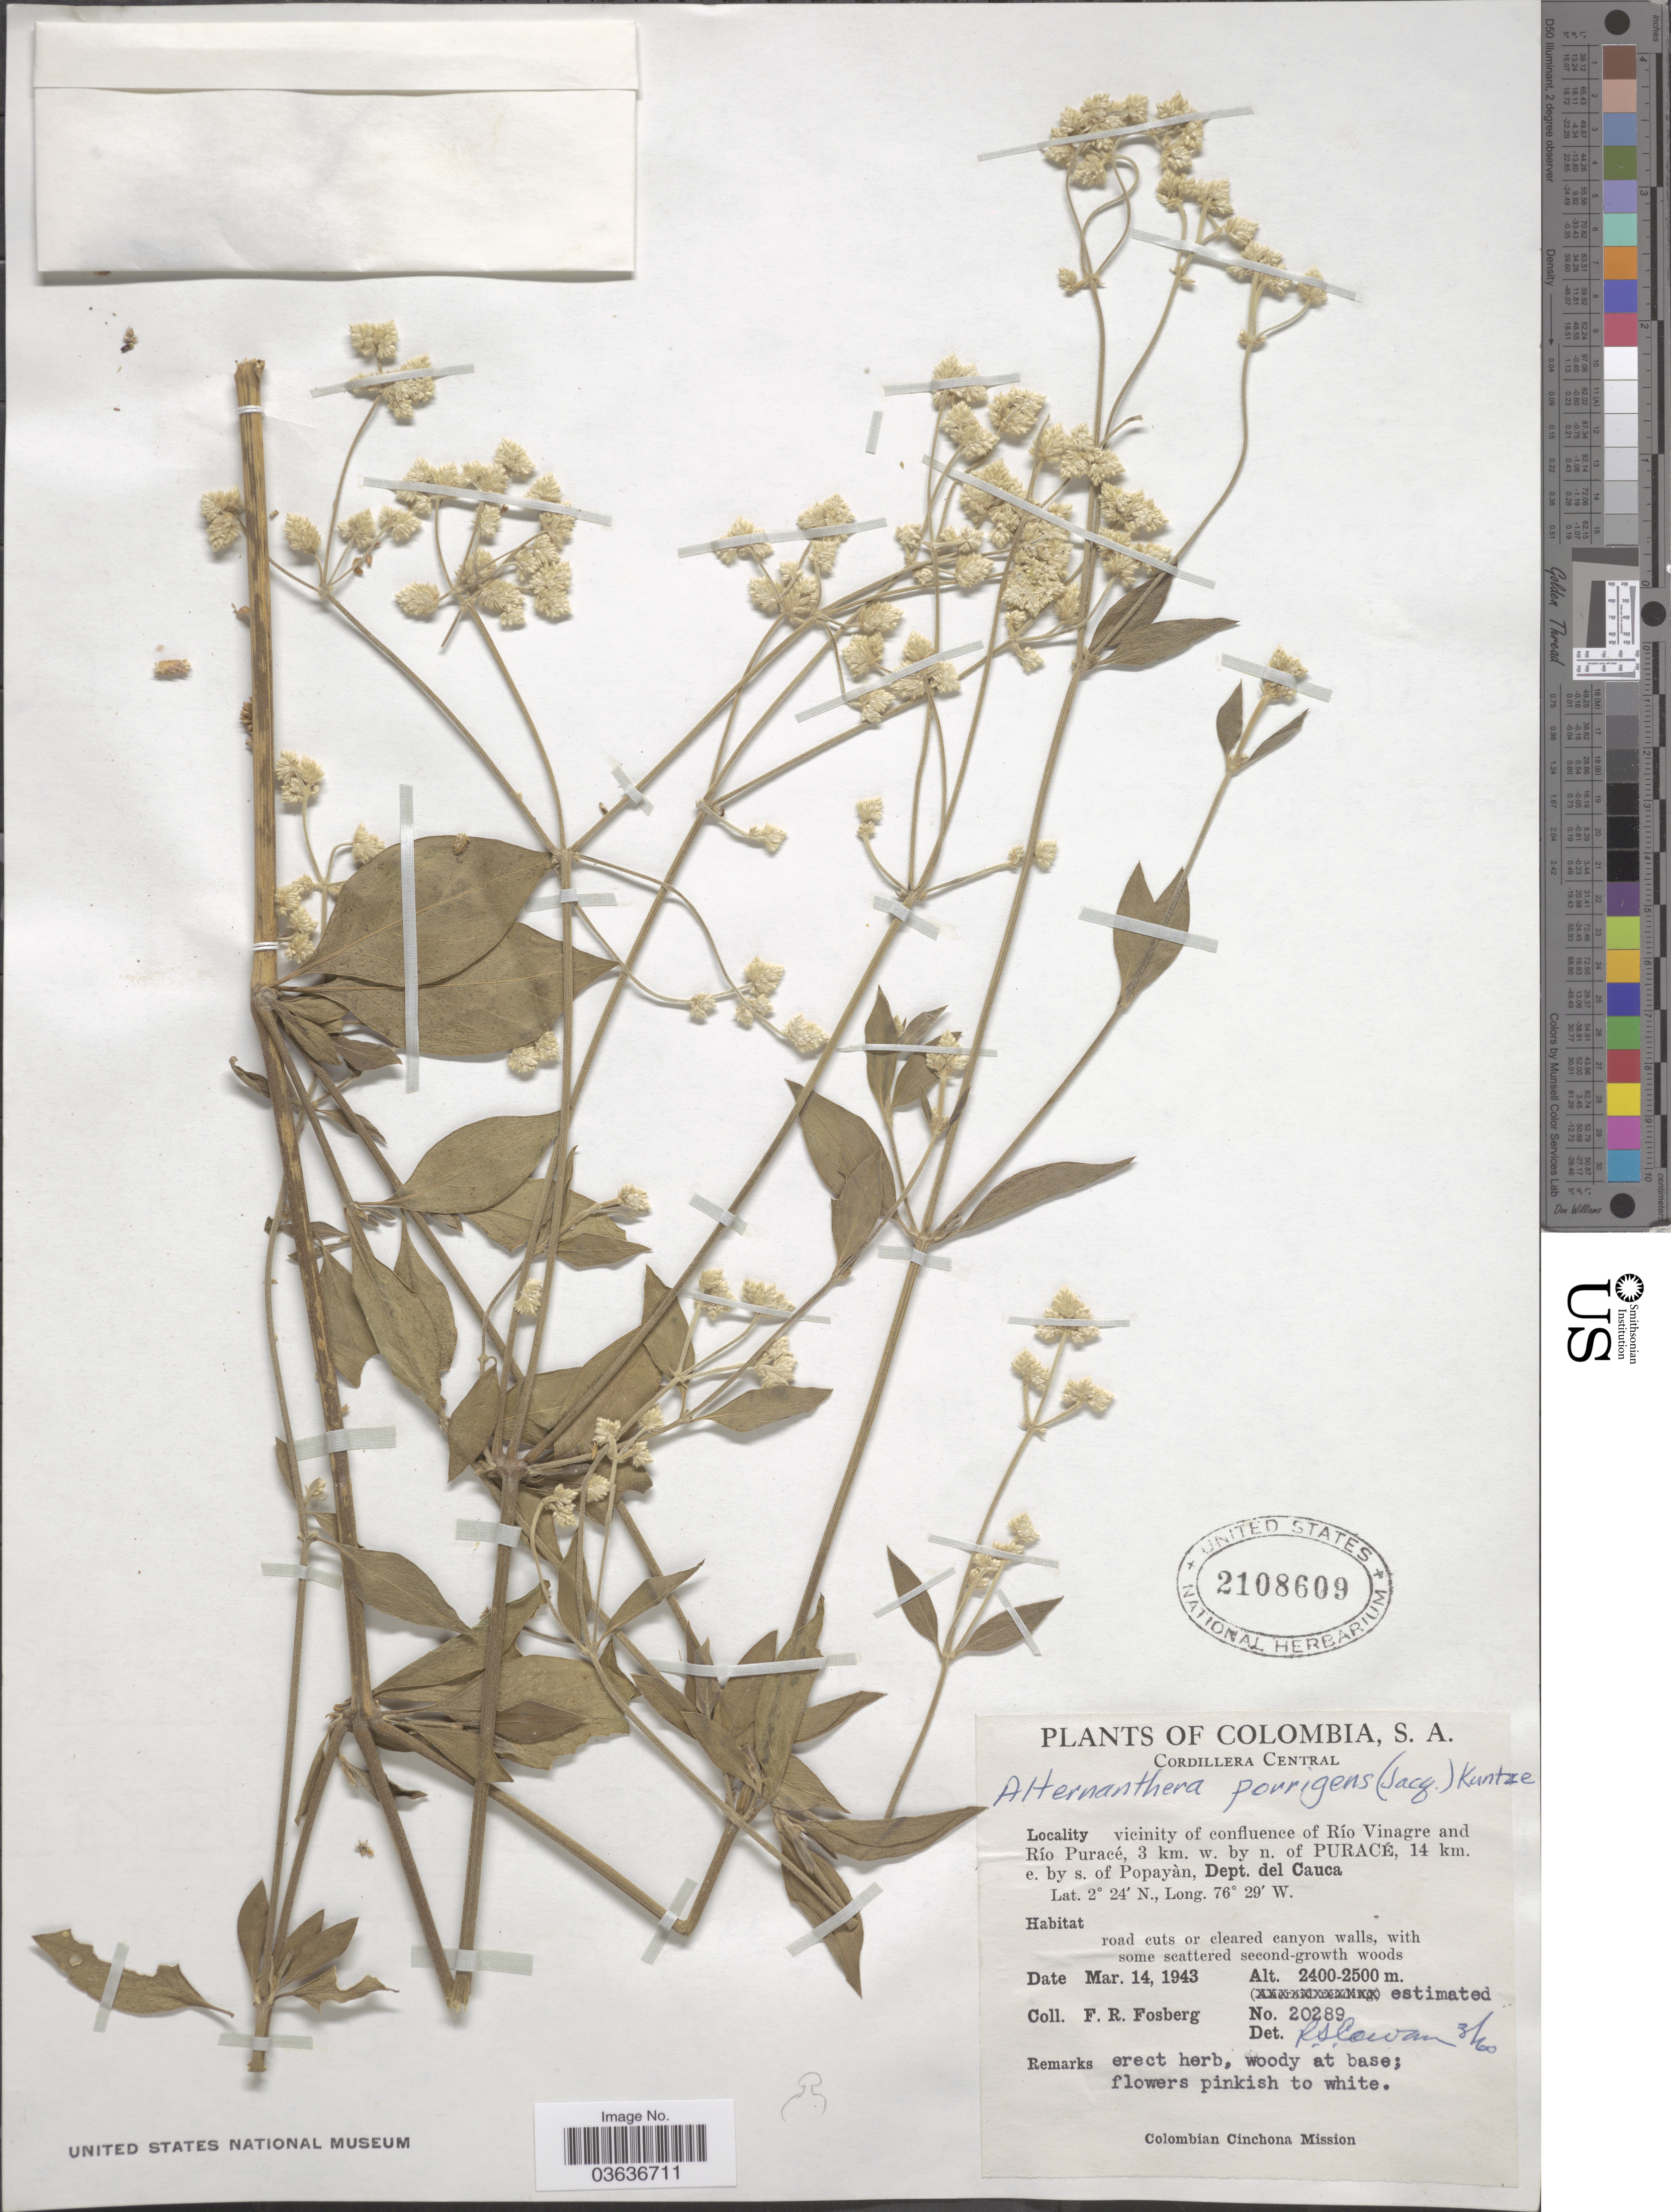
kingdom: Plantae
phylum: Tracheophyta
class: Magnoliopsida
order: Caryophyllales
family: Amaranthaceae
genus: Alternanthera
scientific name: Alternanthera porrigens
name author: (Jacq.) Kuntze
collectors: F. R. Fosberg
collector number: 20289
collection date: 1943-03-14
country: Colombia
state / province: Cauca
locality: Cordillera Central. Vicinity of confluence of Río Vinagre and Río Puracé, 3 km. w. by n. of Puracé, 14 km. e. by s. of Popayán. Dept. del Cauca.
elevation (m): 2400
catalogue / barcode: US 2108609